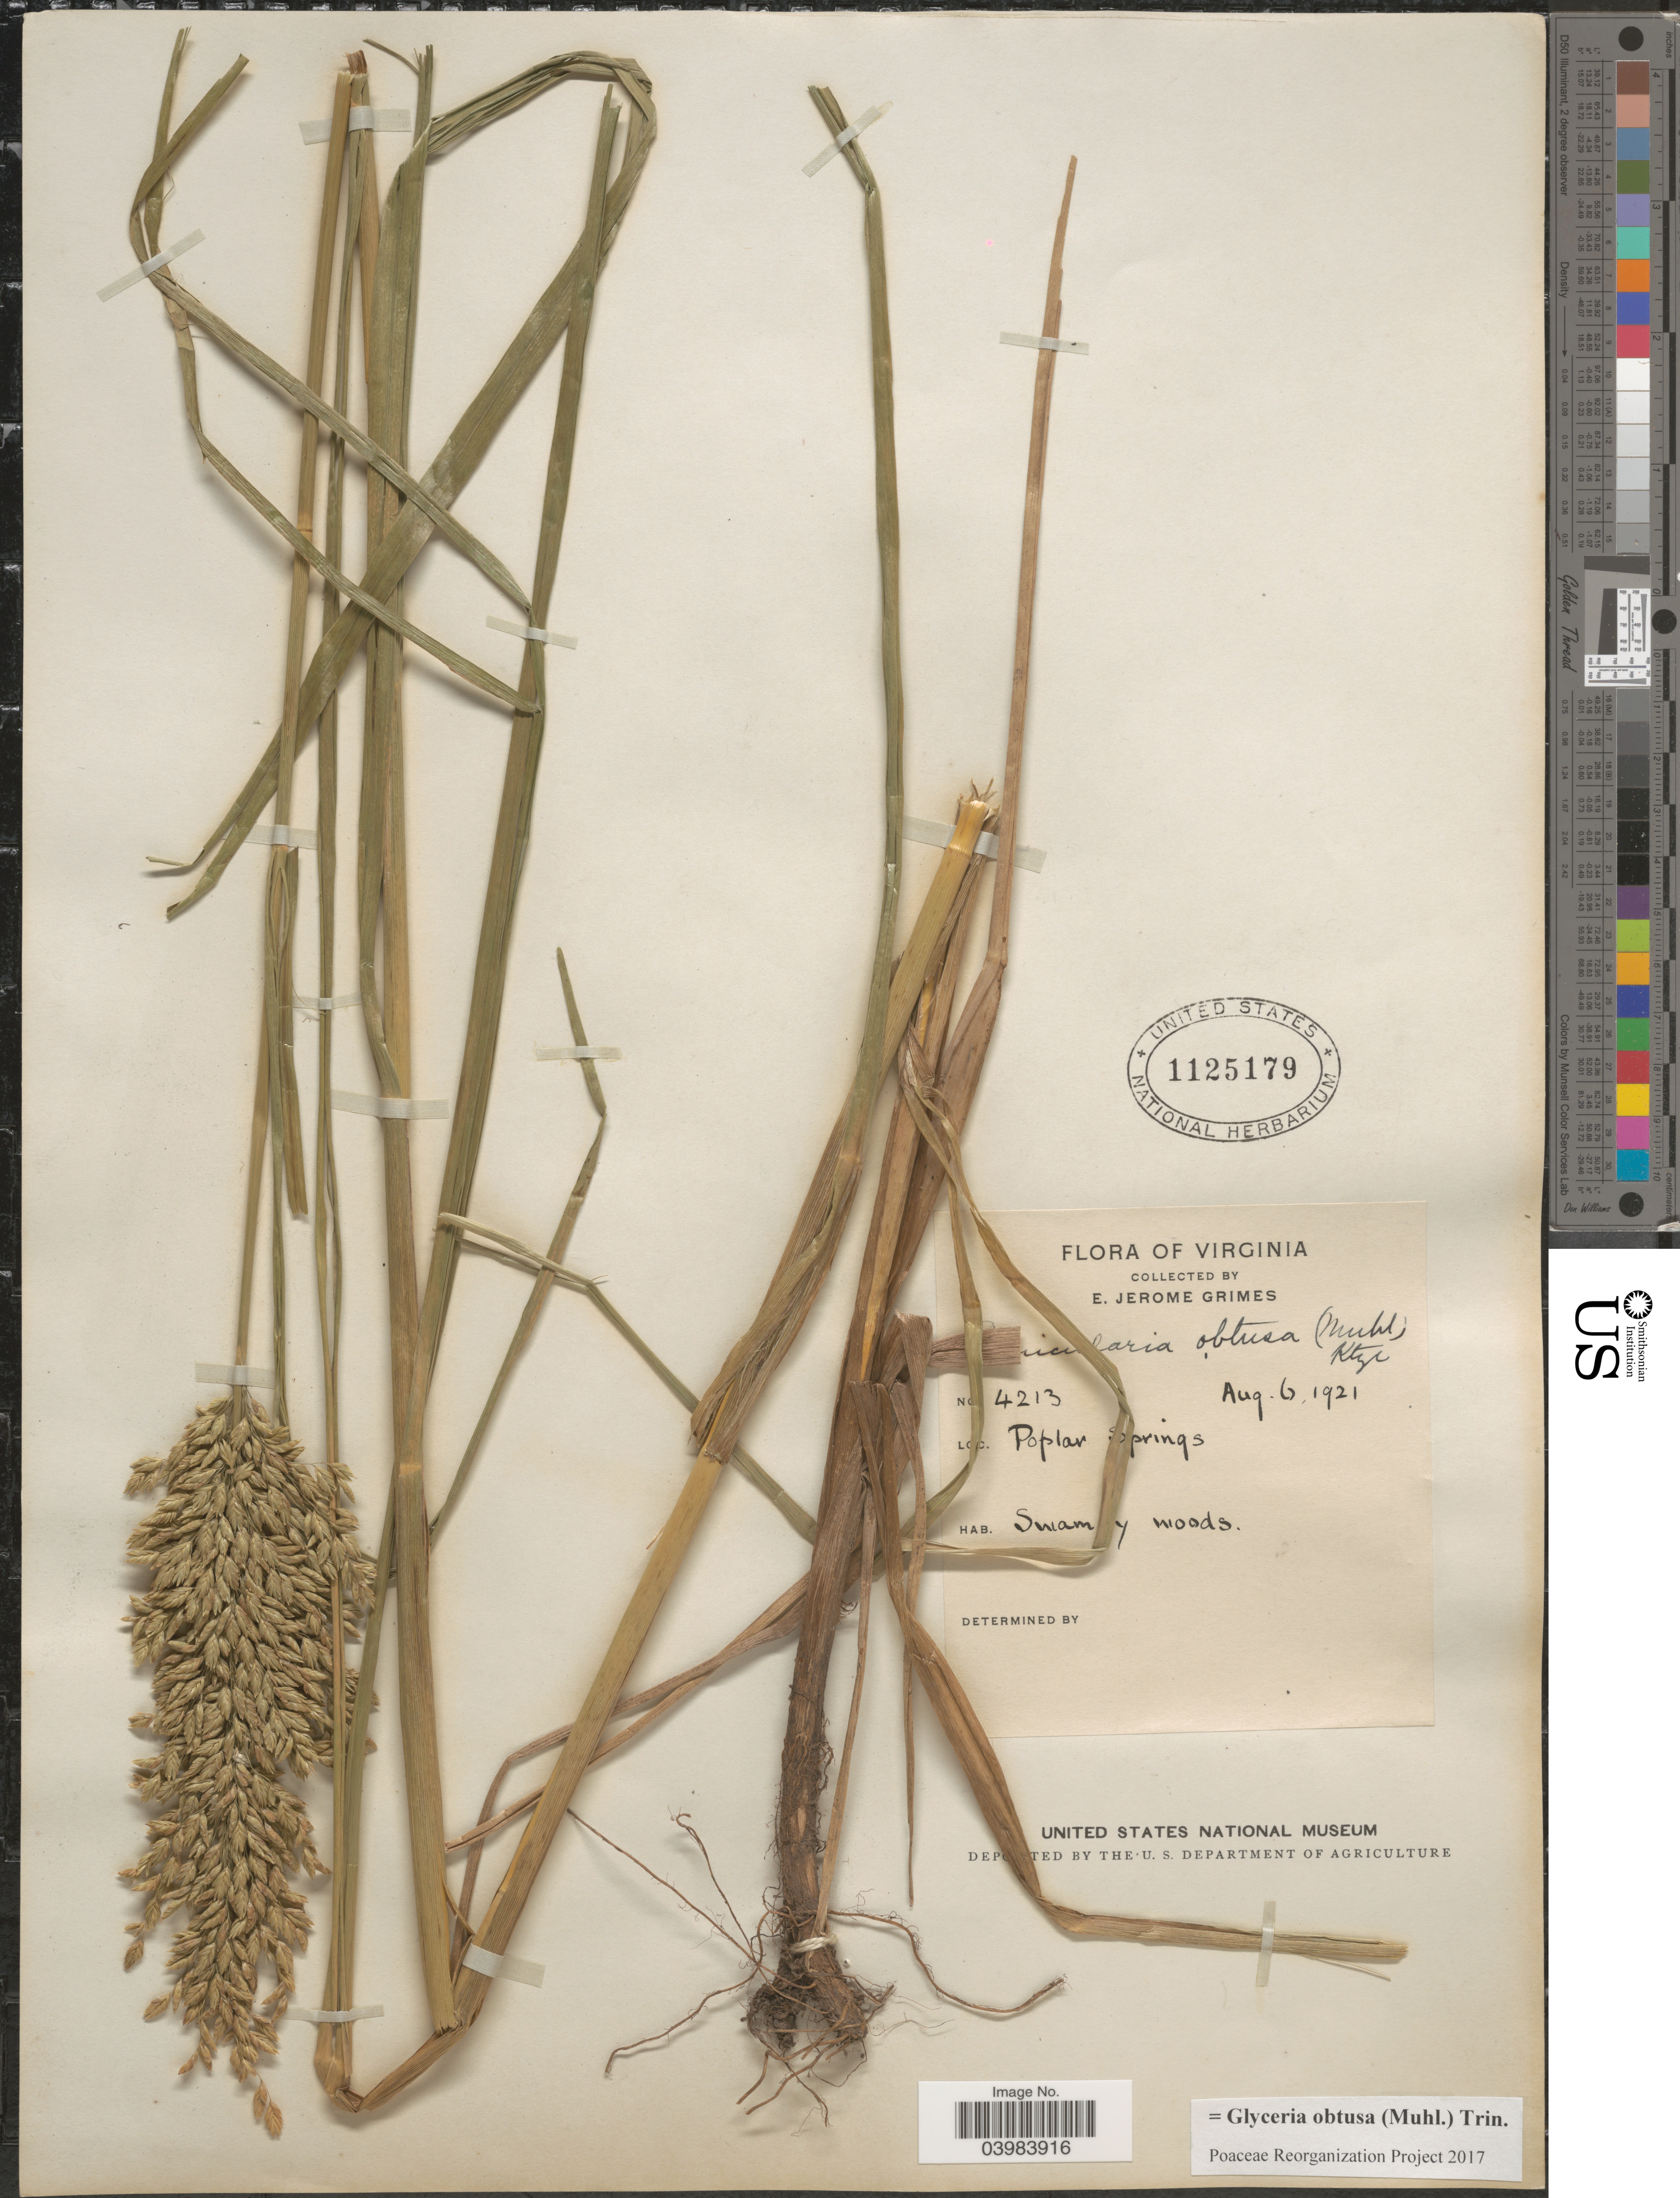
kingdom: Plantae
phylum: Tracheophyta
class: Liliopsida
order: Poales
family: Poaceae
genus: Glyceria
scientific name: Glyceria obtusa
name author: (Muhl.) Trin.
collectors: E. J. Grimes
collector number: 4213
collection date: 1921-08-06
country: United States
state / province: Virginia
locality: Poplar Springs.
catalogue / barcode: US 1125179